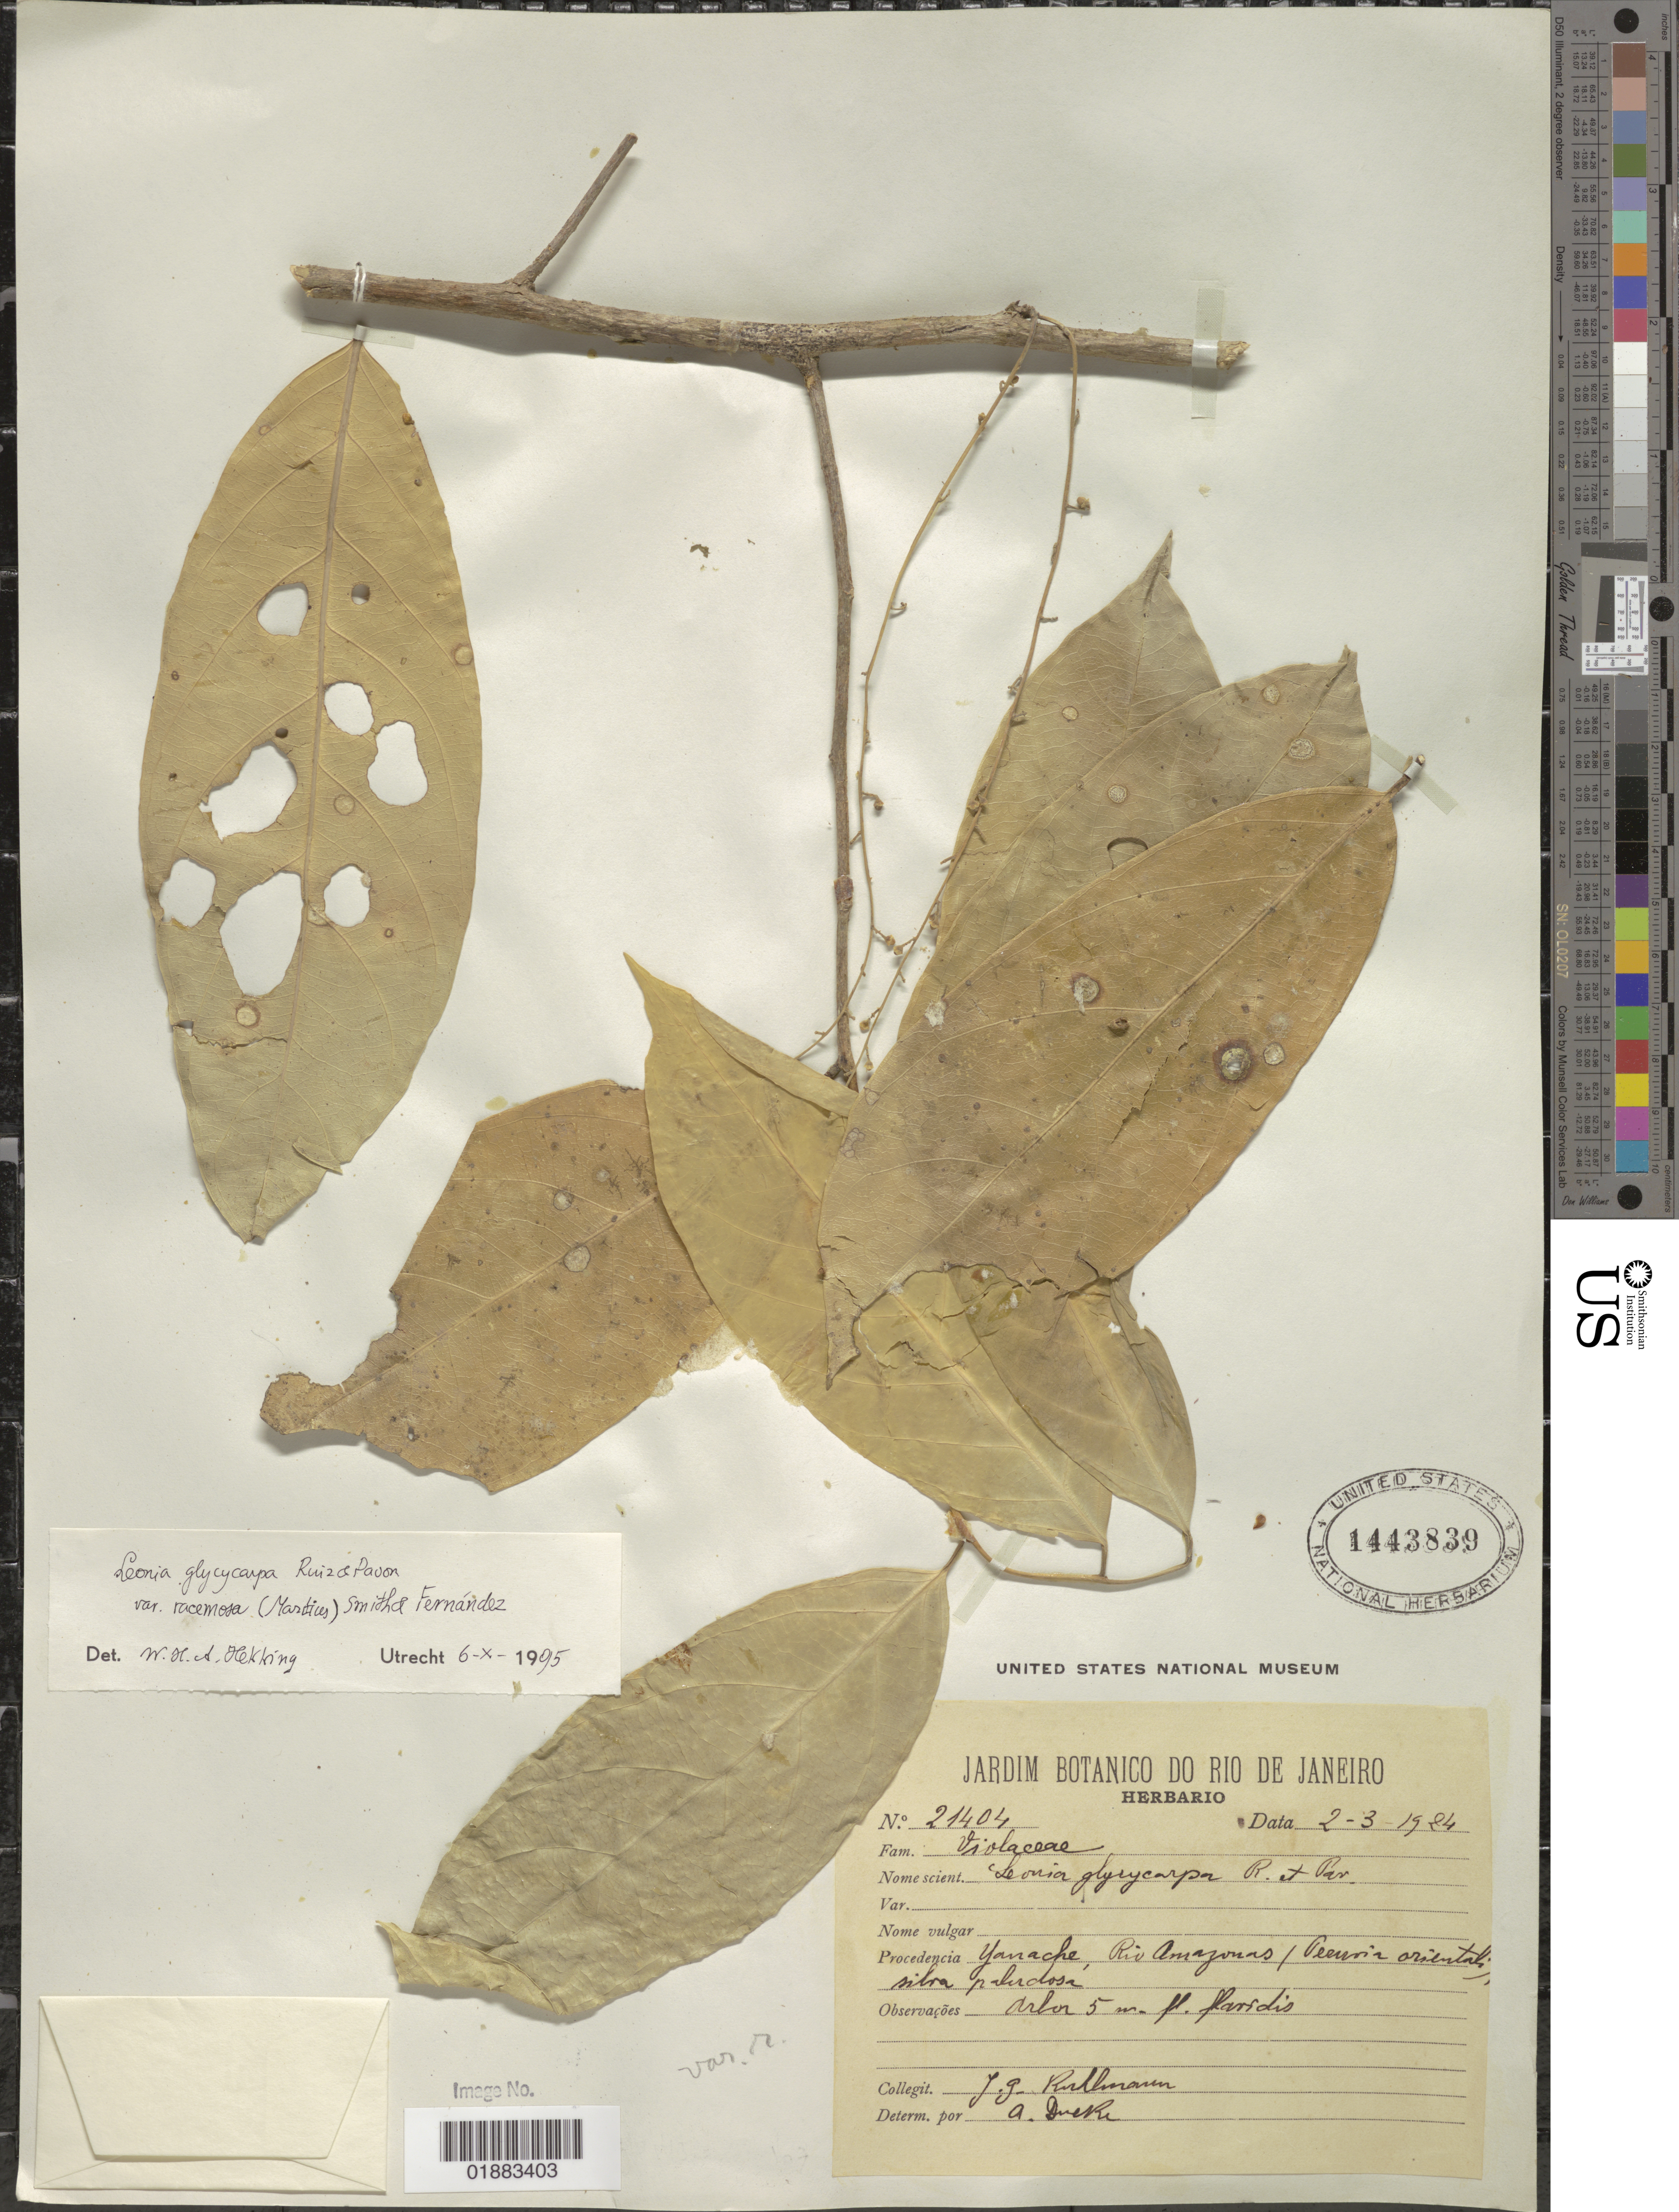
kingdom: Plantae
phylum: Tracheophyta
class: Magnoliopsida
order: Malpighiales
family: Violaceae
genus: Leonia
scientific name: Leonia glycycarpa var. racemosa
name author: (Mart.) L.B. Sm. & A. Fernández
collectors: J. G. Kuhlmann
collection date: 1924-03-02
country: Peru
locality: Ynache, Rio Amazonas